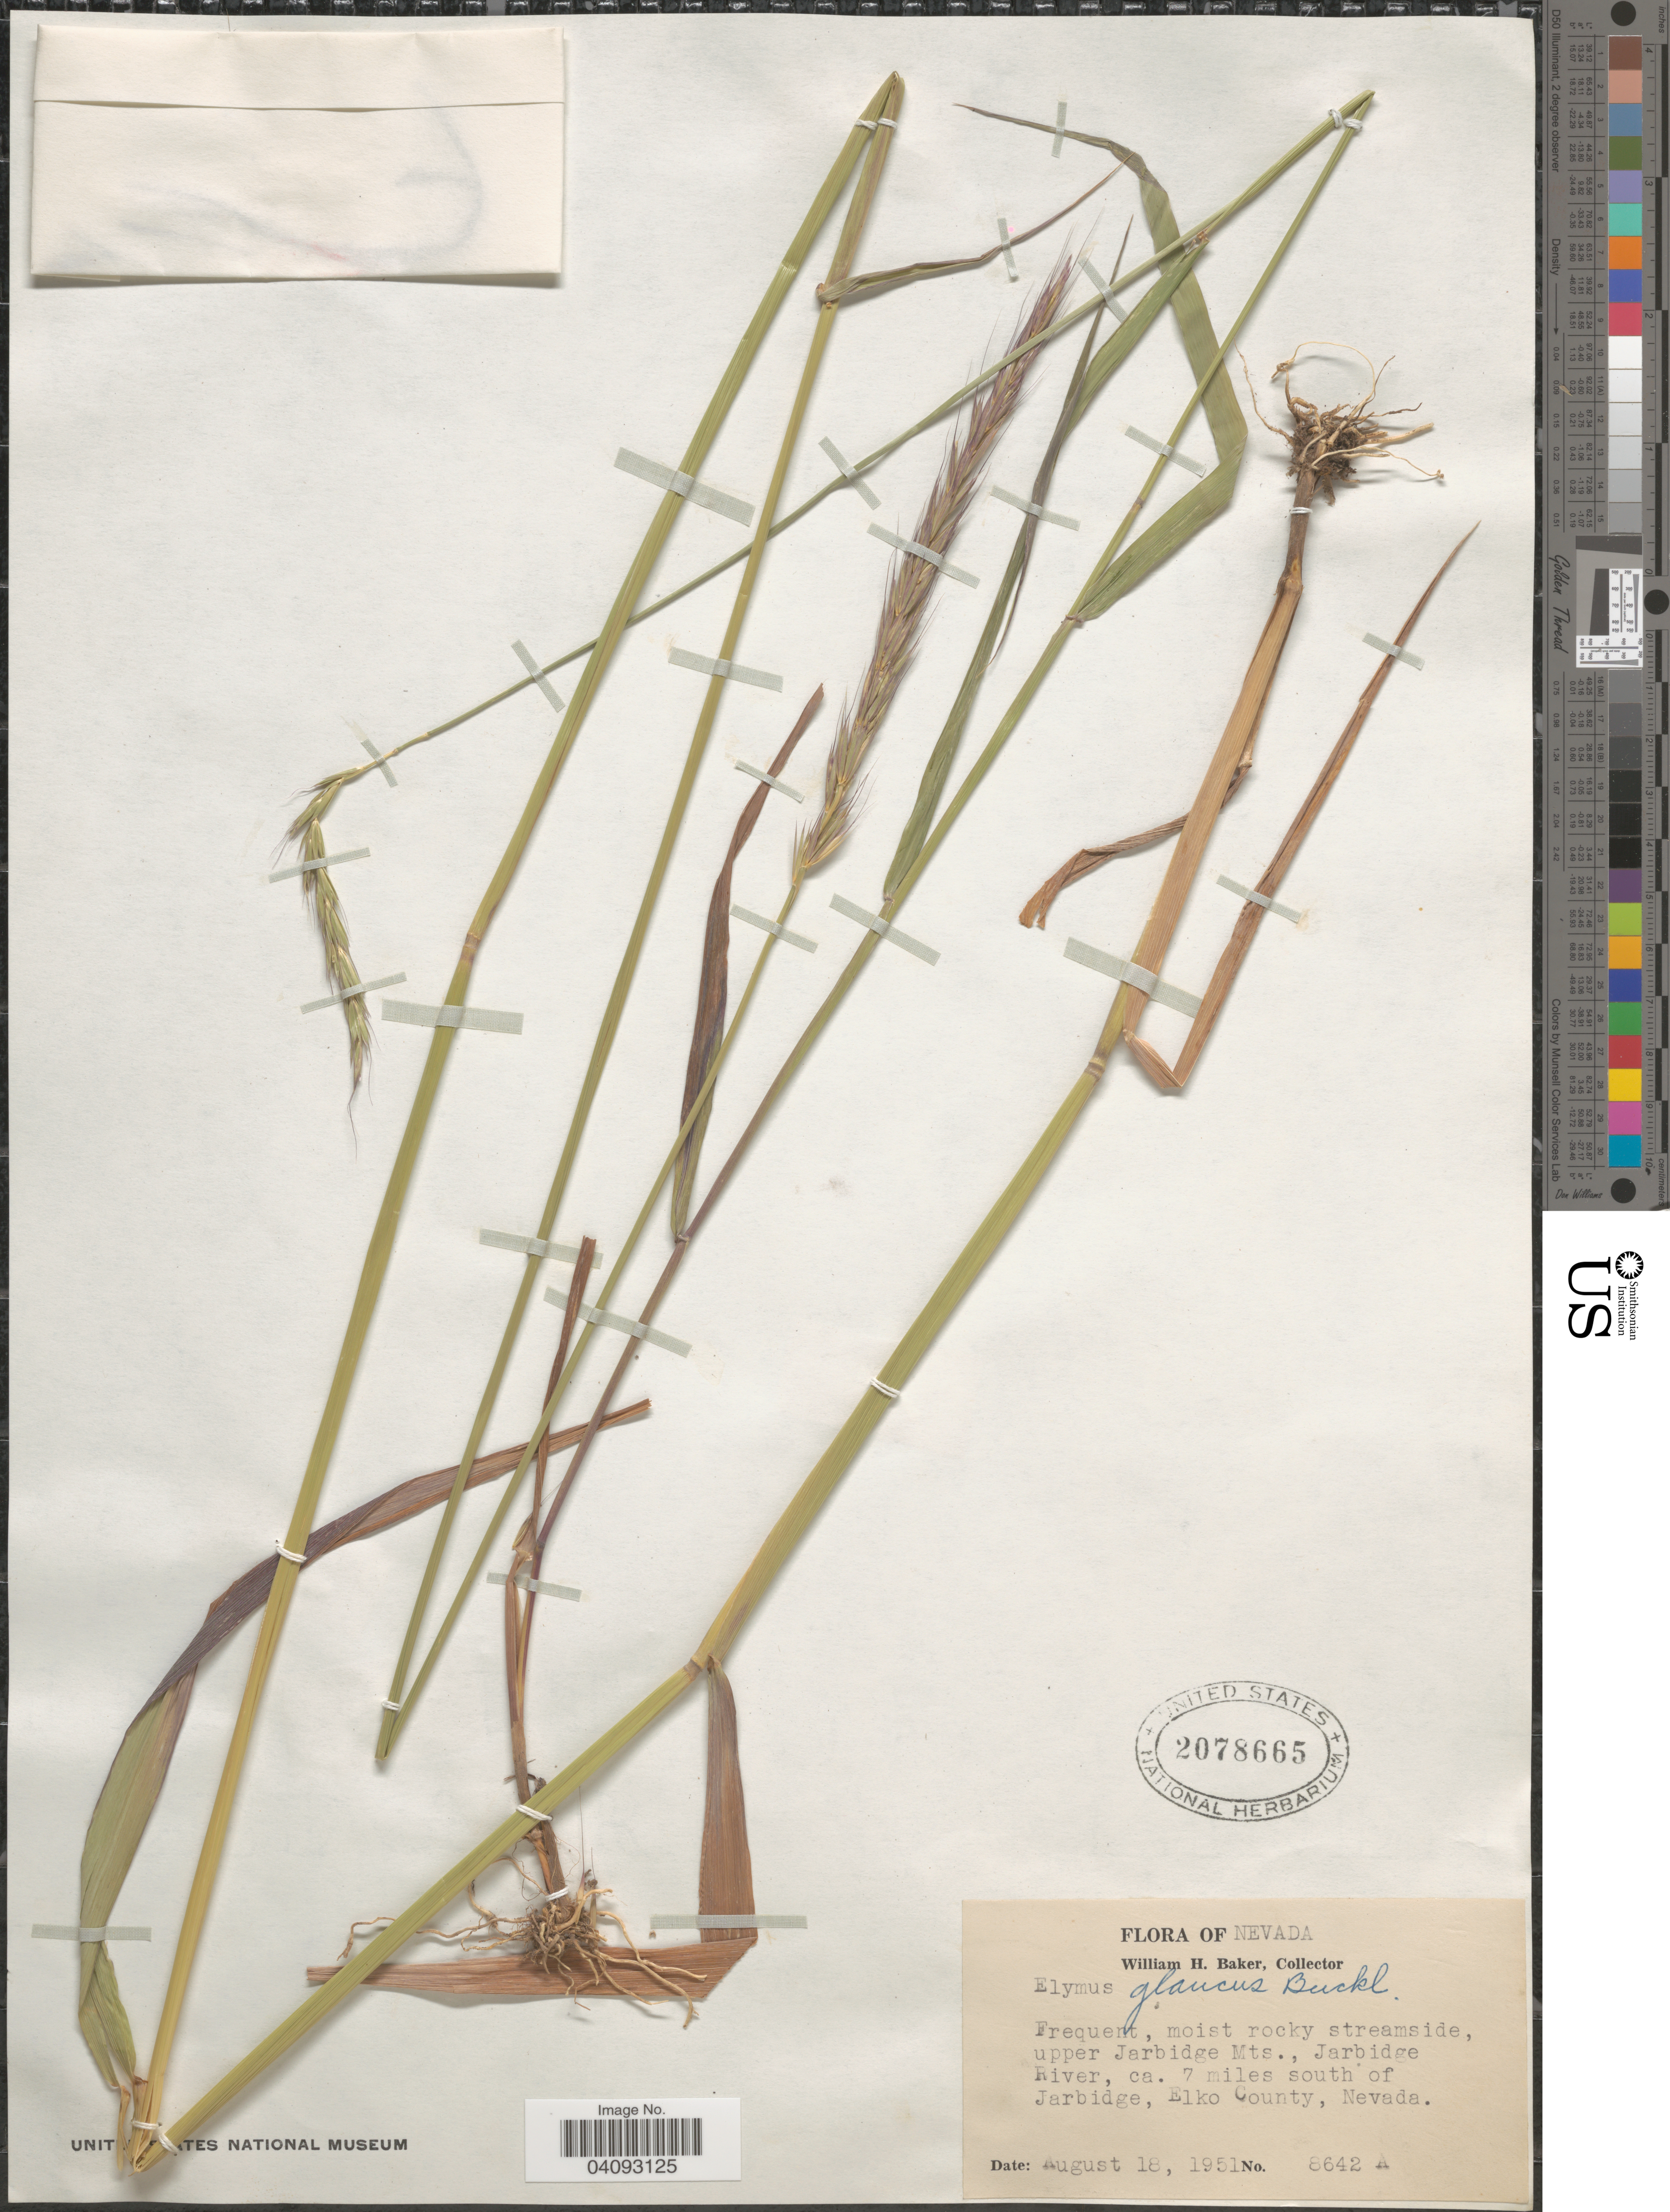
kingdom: Plantae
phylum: Tracheophyta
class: Liliopsida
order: Poales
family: Poaceae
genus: Elymus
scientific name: Elymus glaucus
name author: Buckley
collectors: W. H. Baker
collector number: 8642A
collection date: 1951-08-18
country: United States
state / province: Nevada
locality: Frequent, moist rocky streamside, upper Jarbridge Mts., Jarbridge River, ca. 7 miles south of Jarbridge, Elko County.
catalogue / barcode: US 2078665